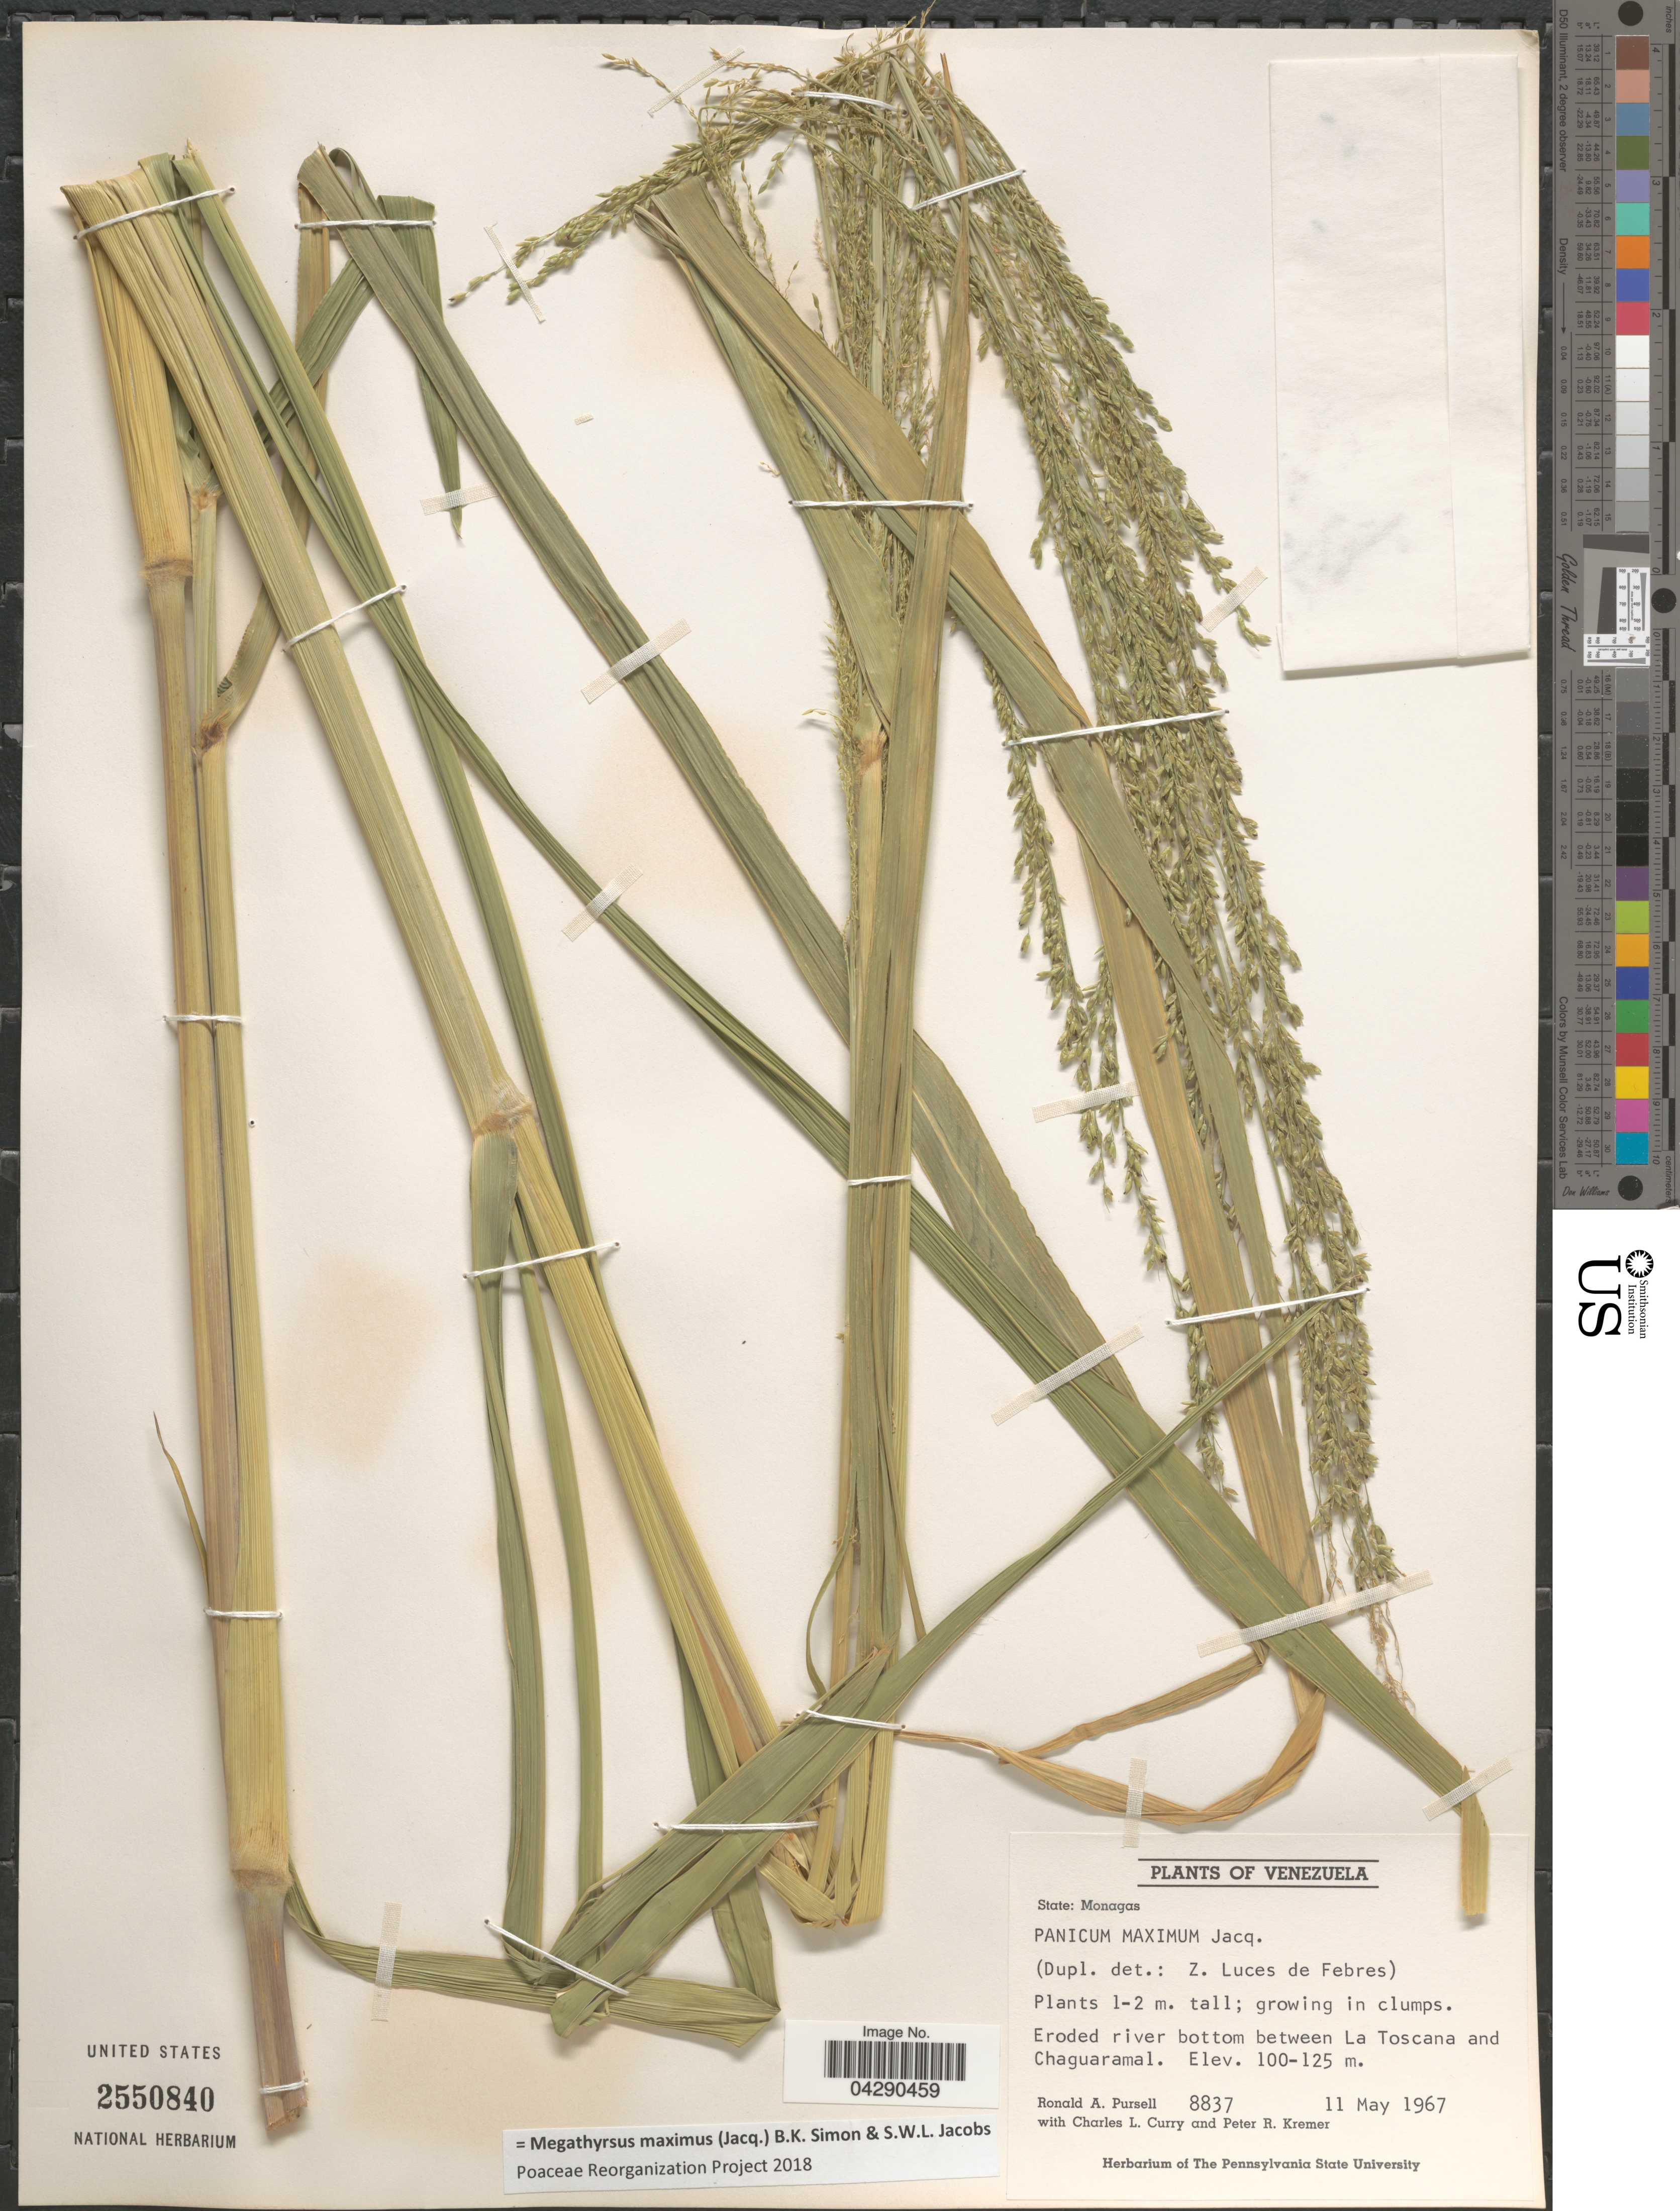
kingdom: Plantae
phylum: Tracheophyta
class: Liliopsida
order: Poales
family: Poaceae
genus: Megathyrsus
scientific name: Megathyrsus maximus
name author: (Jacq.) B.K. Simon & S.W.L. Jacobs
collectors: R. A. Pursell, C. L. Curry & P. Kremer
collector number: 8837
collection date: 1967-05-11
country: Venezuela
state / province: Monagas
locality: Eroded river bottom between La Toscana and Chaguaramal.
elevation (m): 100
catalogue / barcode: US 2550840